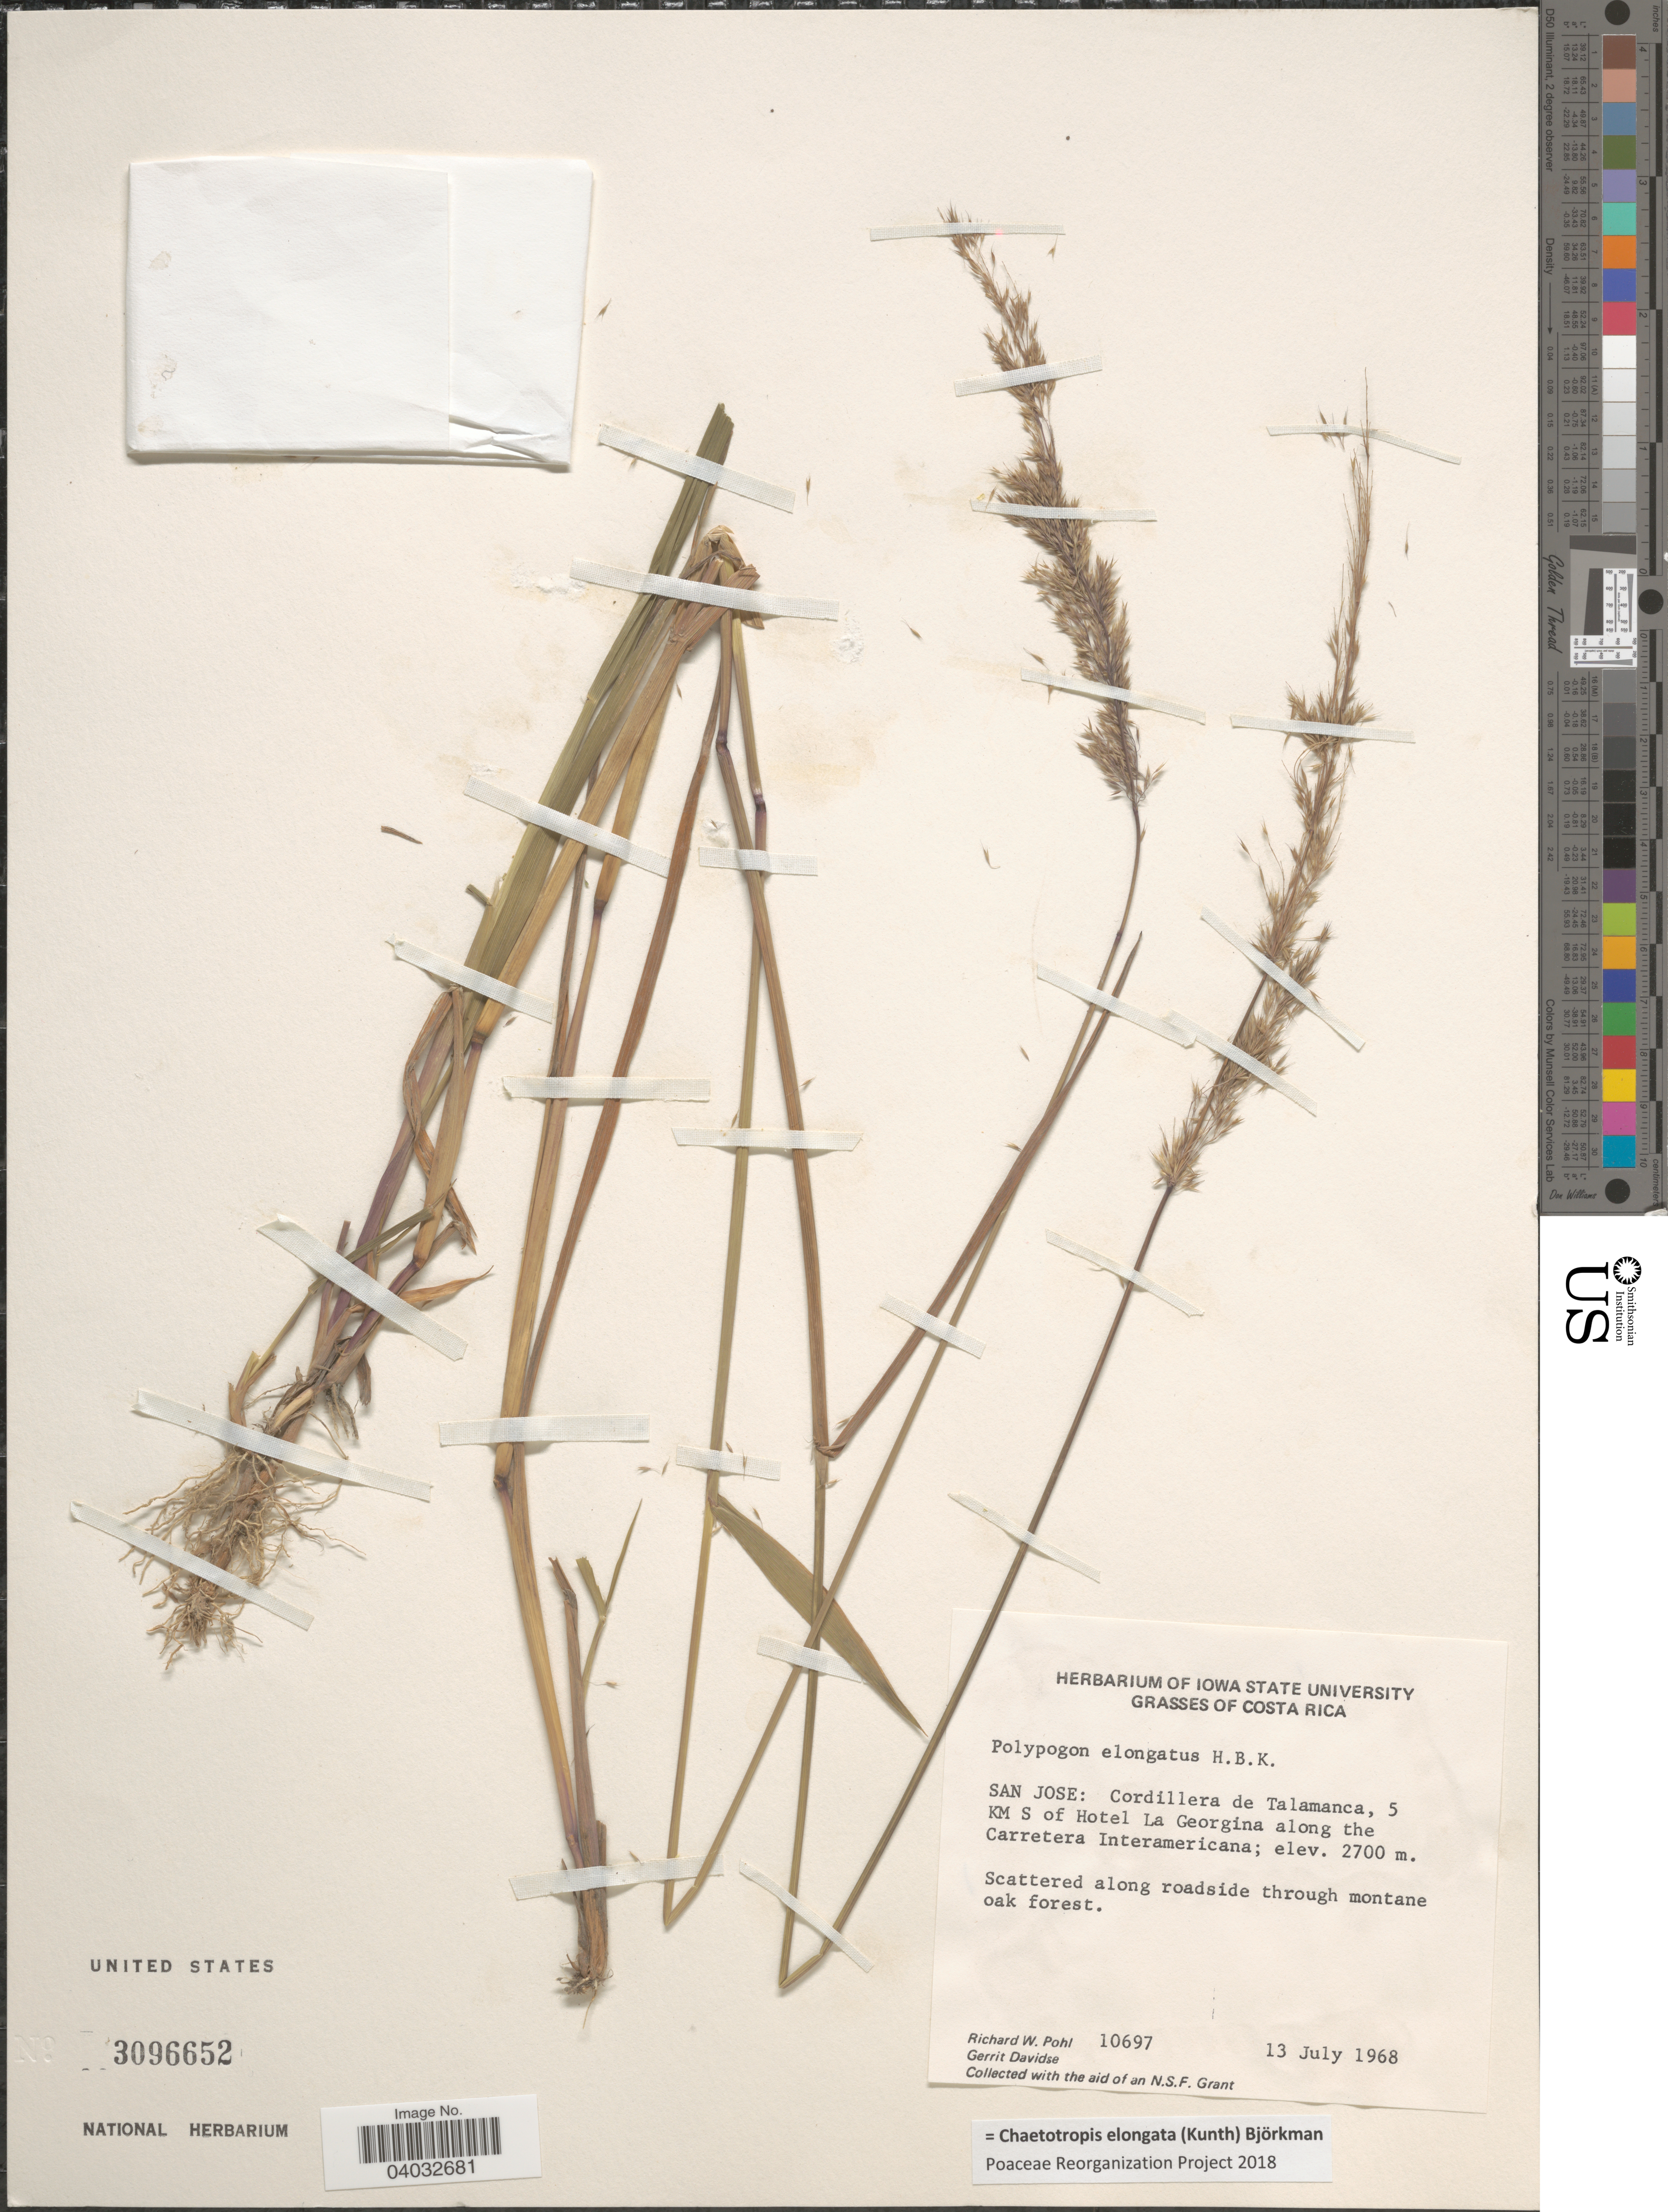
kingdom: Plantae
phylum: Tracheophyta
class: Liliopsida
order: Poales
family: Poaceae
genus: Chaetotropis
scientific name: Chaetotropis elongata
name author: (Kunth) Björkman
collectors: R. W. Pohl & G. Davidse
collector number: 10697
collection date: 1968-07-13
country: Costa Rica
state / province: San José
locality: Cordillera de Talamanca, 5 KM S of Hotel La Georgina along the Carretera Interamericana. Along roadside through montane oak forest.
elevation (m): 2700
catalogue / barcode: US 3096652